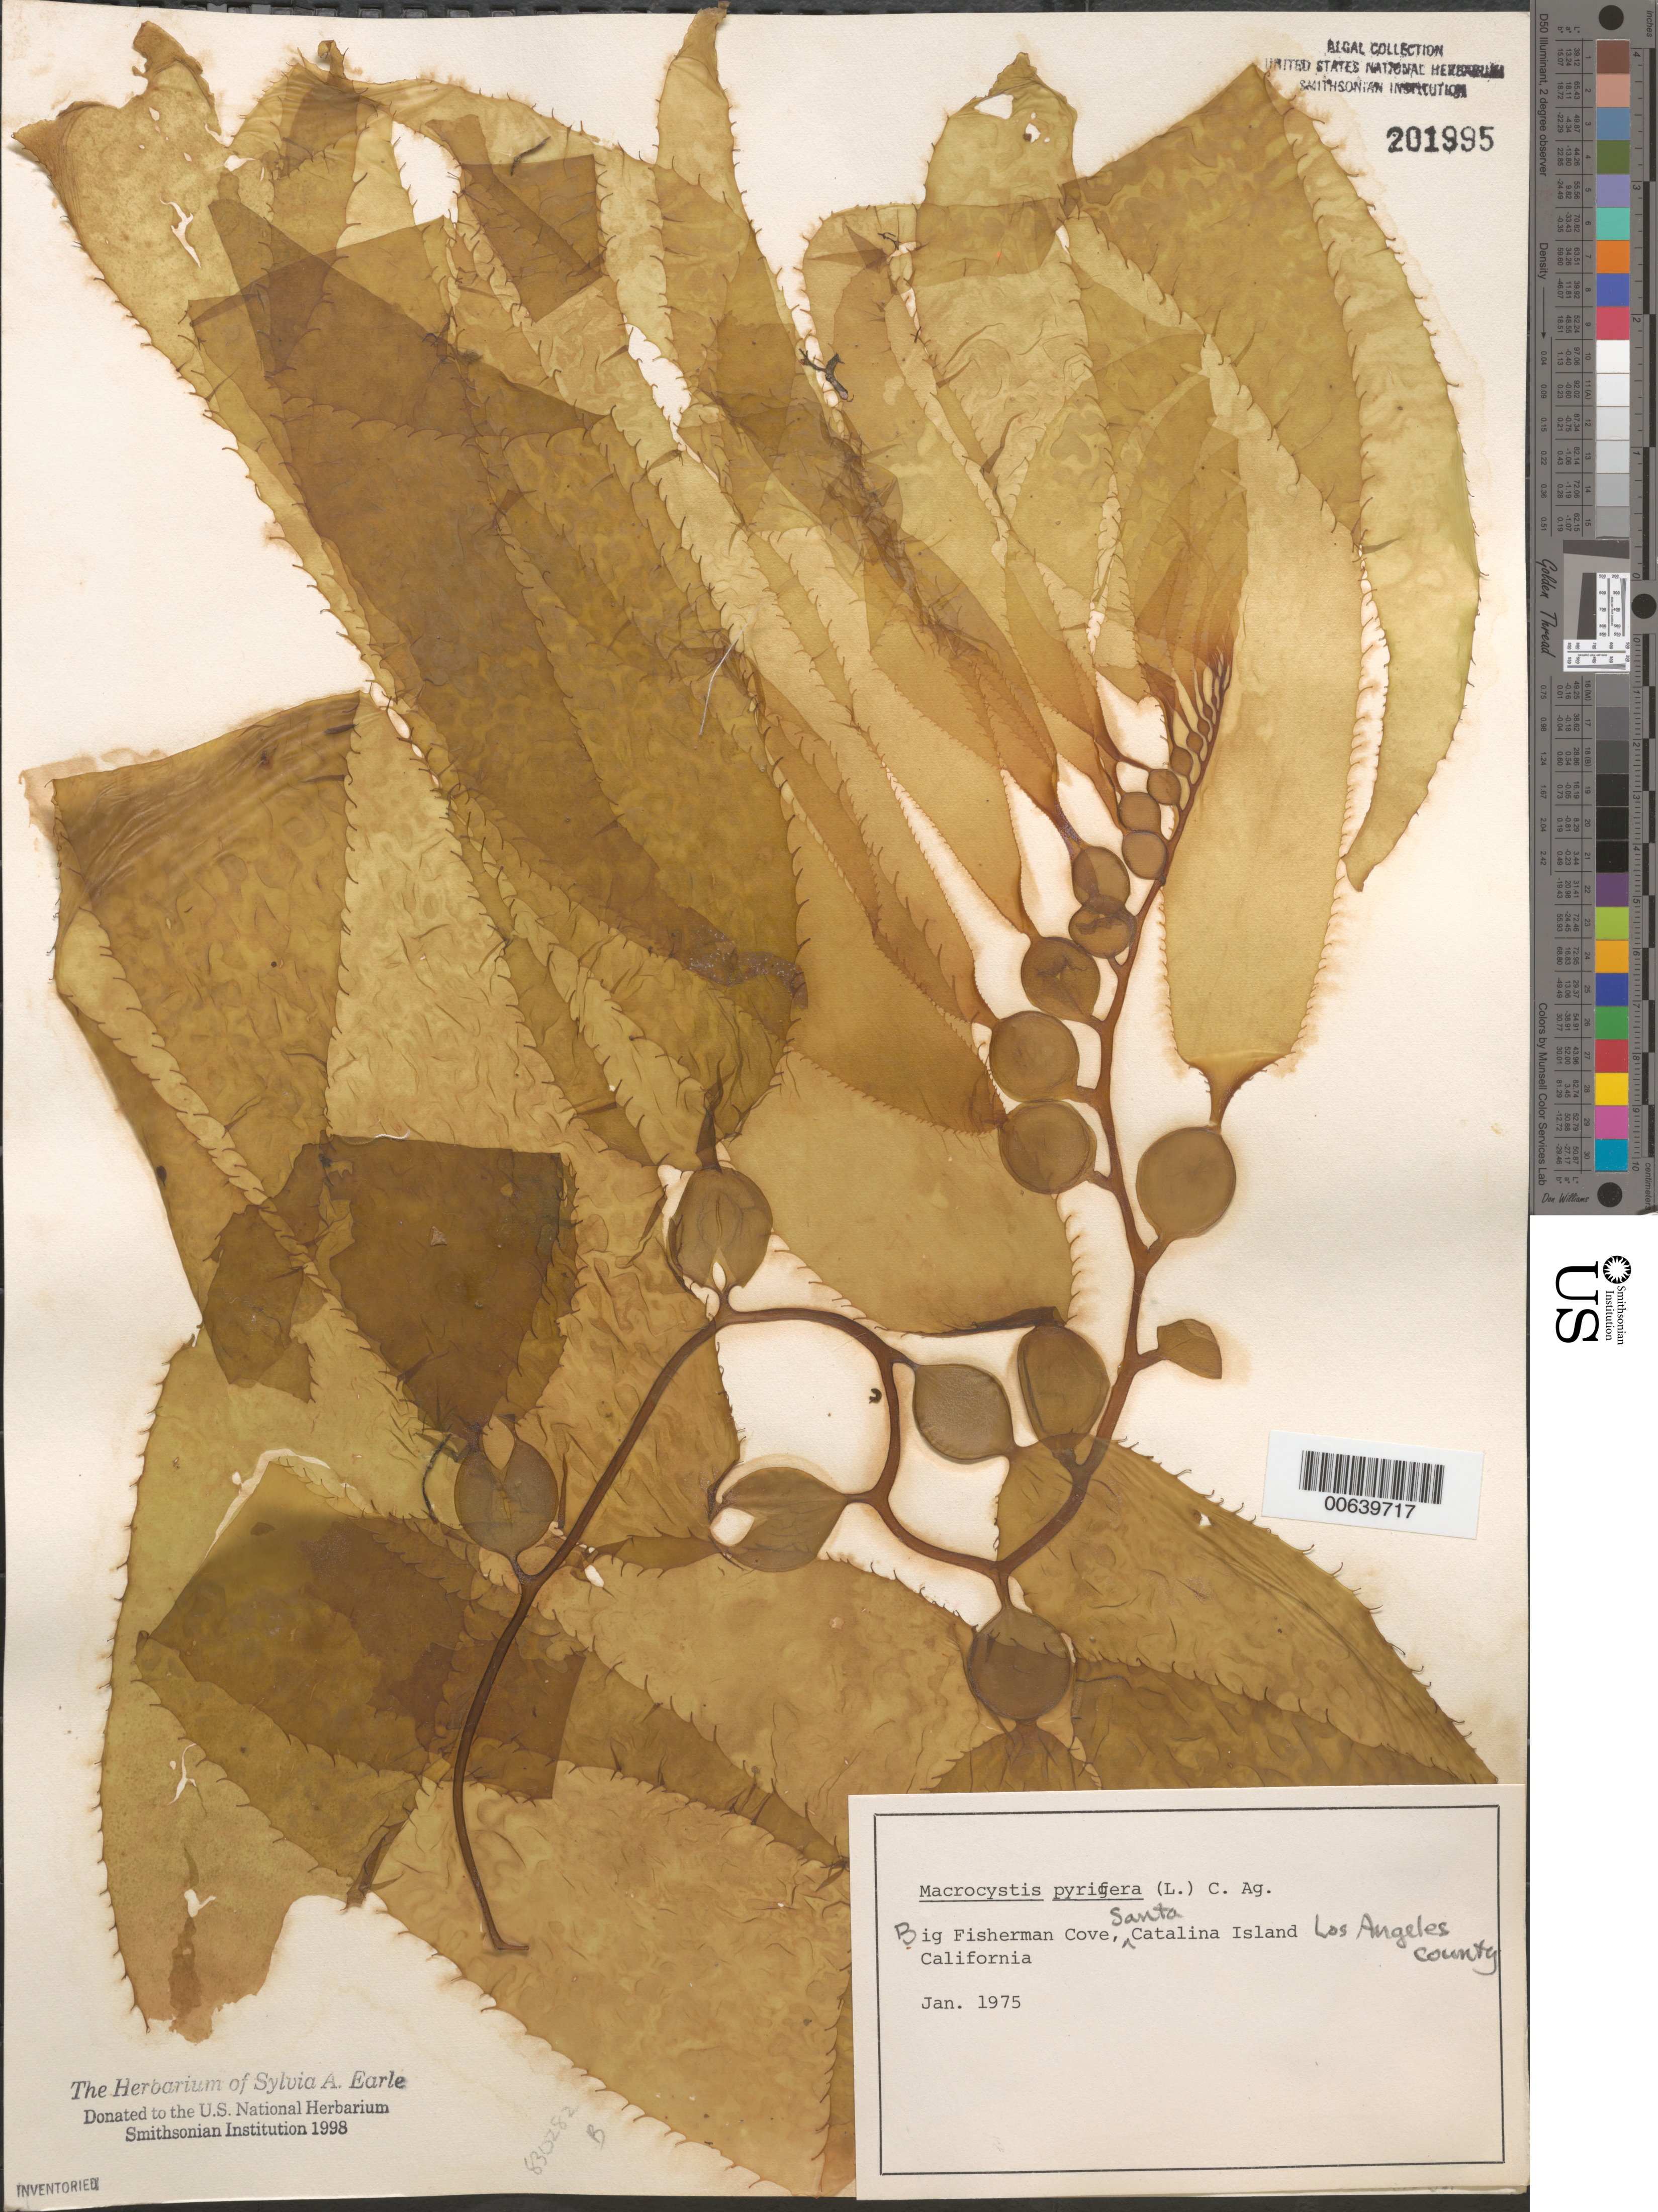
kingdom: Chromista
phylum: Ochrophyta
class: Phaeophyceae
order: Laminariales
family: Laminariaceae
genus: Macrocystis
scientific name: Macrocystis pyrifera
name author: (L.) C. Agardh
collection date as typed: Jan 1975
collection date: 1975-01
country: United States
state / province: California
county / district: Los Angeles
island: Santa Catalina Island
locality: Big Fisherman Cove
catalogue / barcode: US 201995